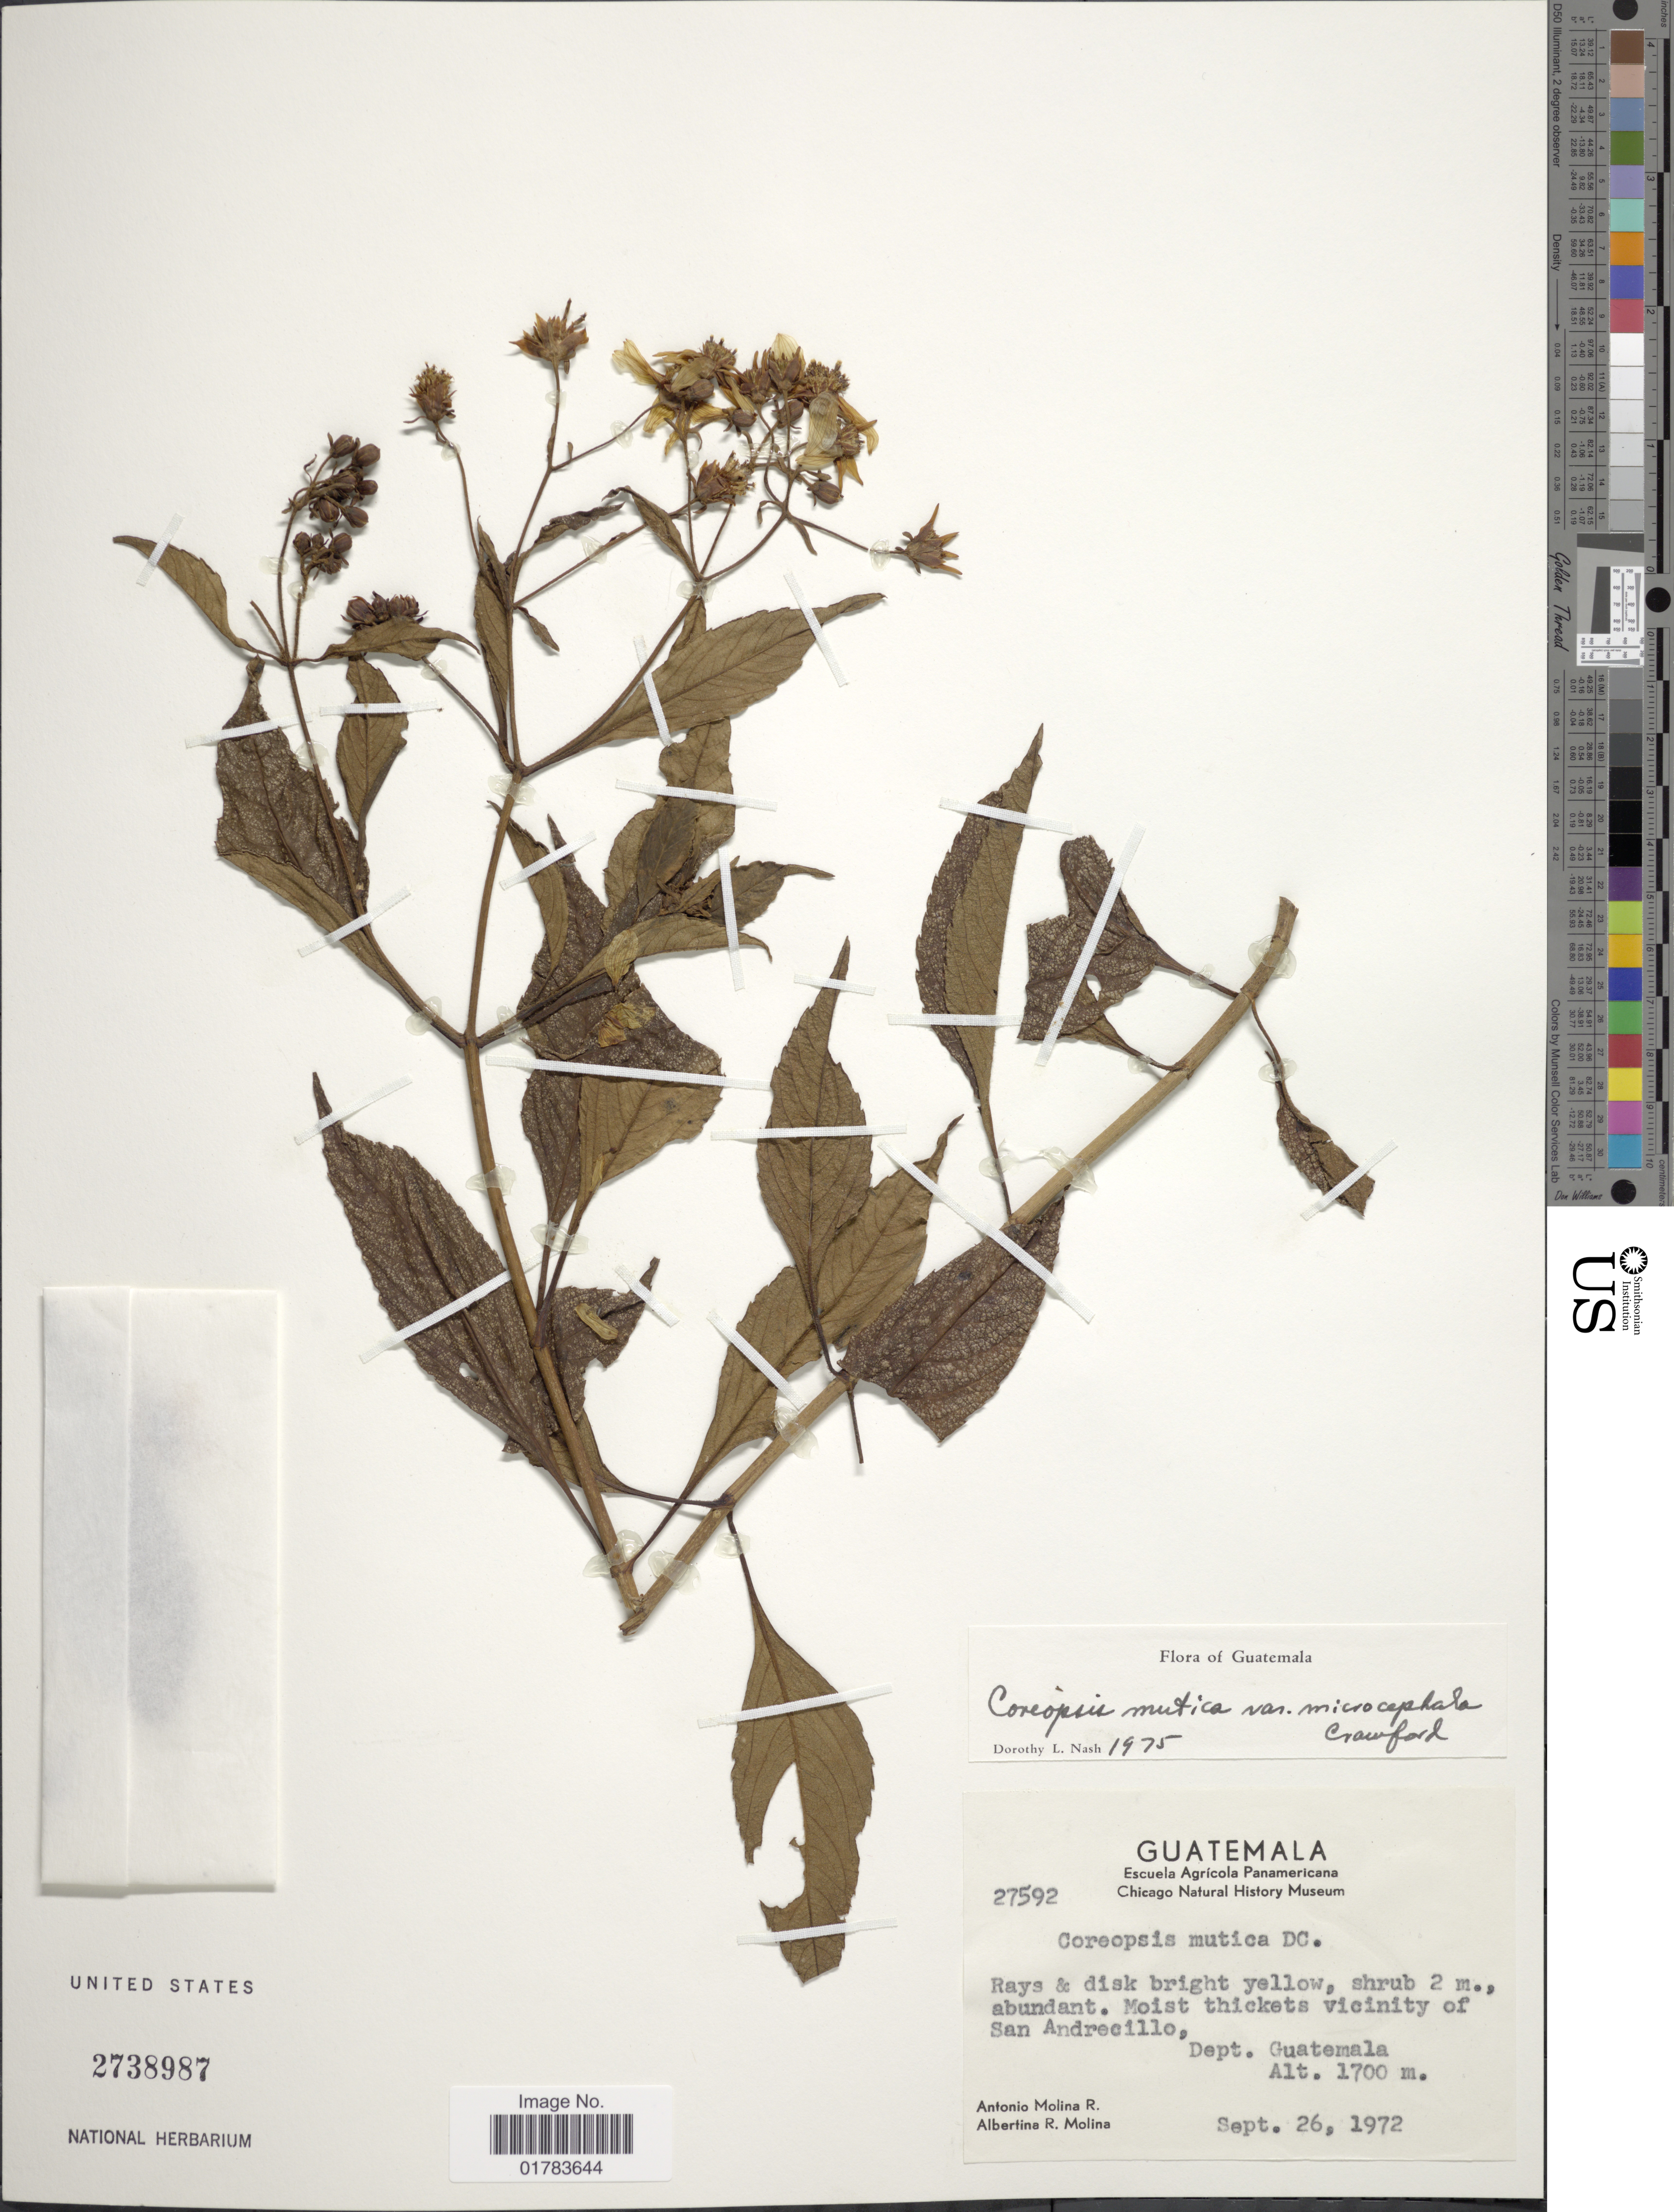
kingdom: Plantae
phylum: Tracheophyta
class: Magnoliopsida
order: Asterales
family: Asteraceae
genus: Coreopsis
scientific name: Coreopsis mutica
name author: DC.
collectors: A. Molina R. & A. R. Molina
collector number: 27592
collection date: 1972-09-26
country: Guatemala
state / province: Guatemala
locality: Moist thickets vicinity of San Andrecillo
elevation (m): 1700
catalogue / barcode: US 2738987